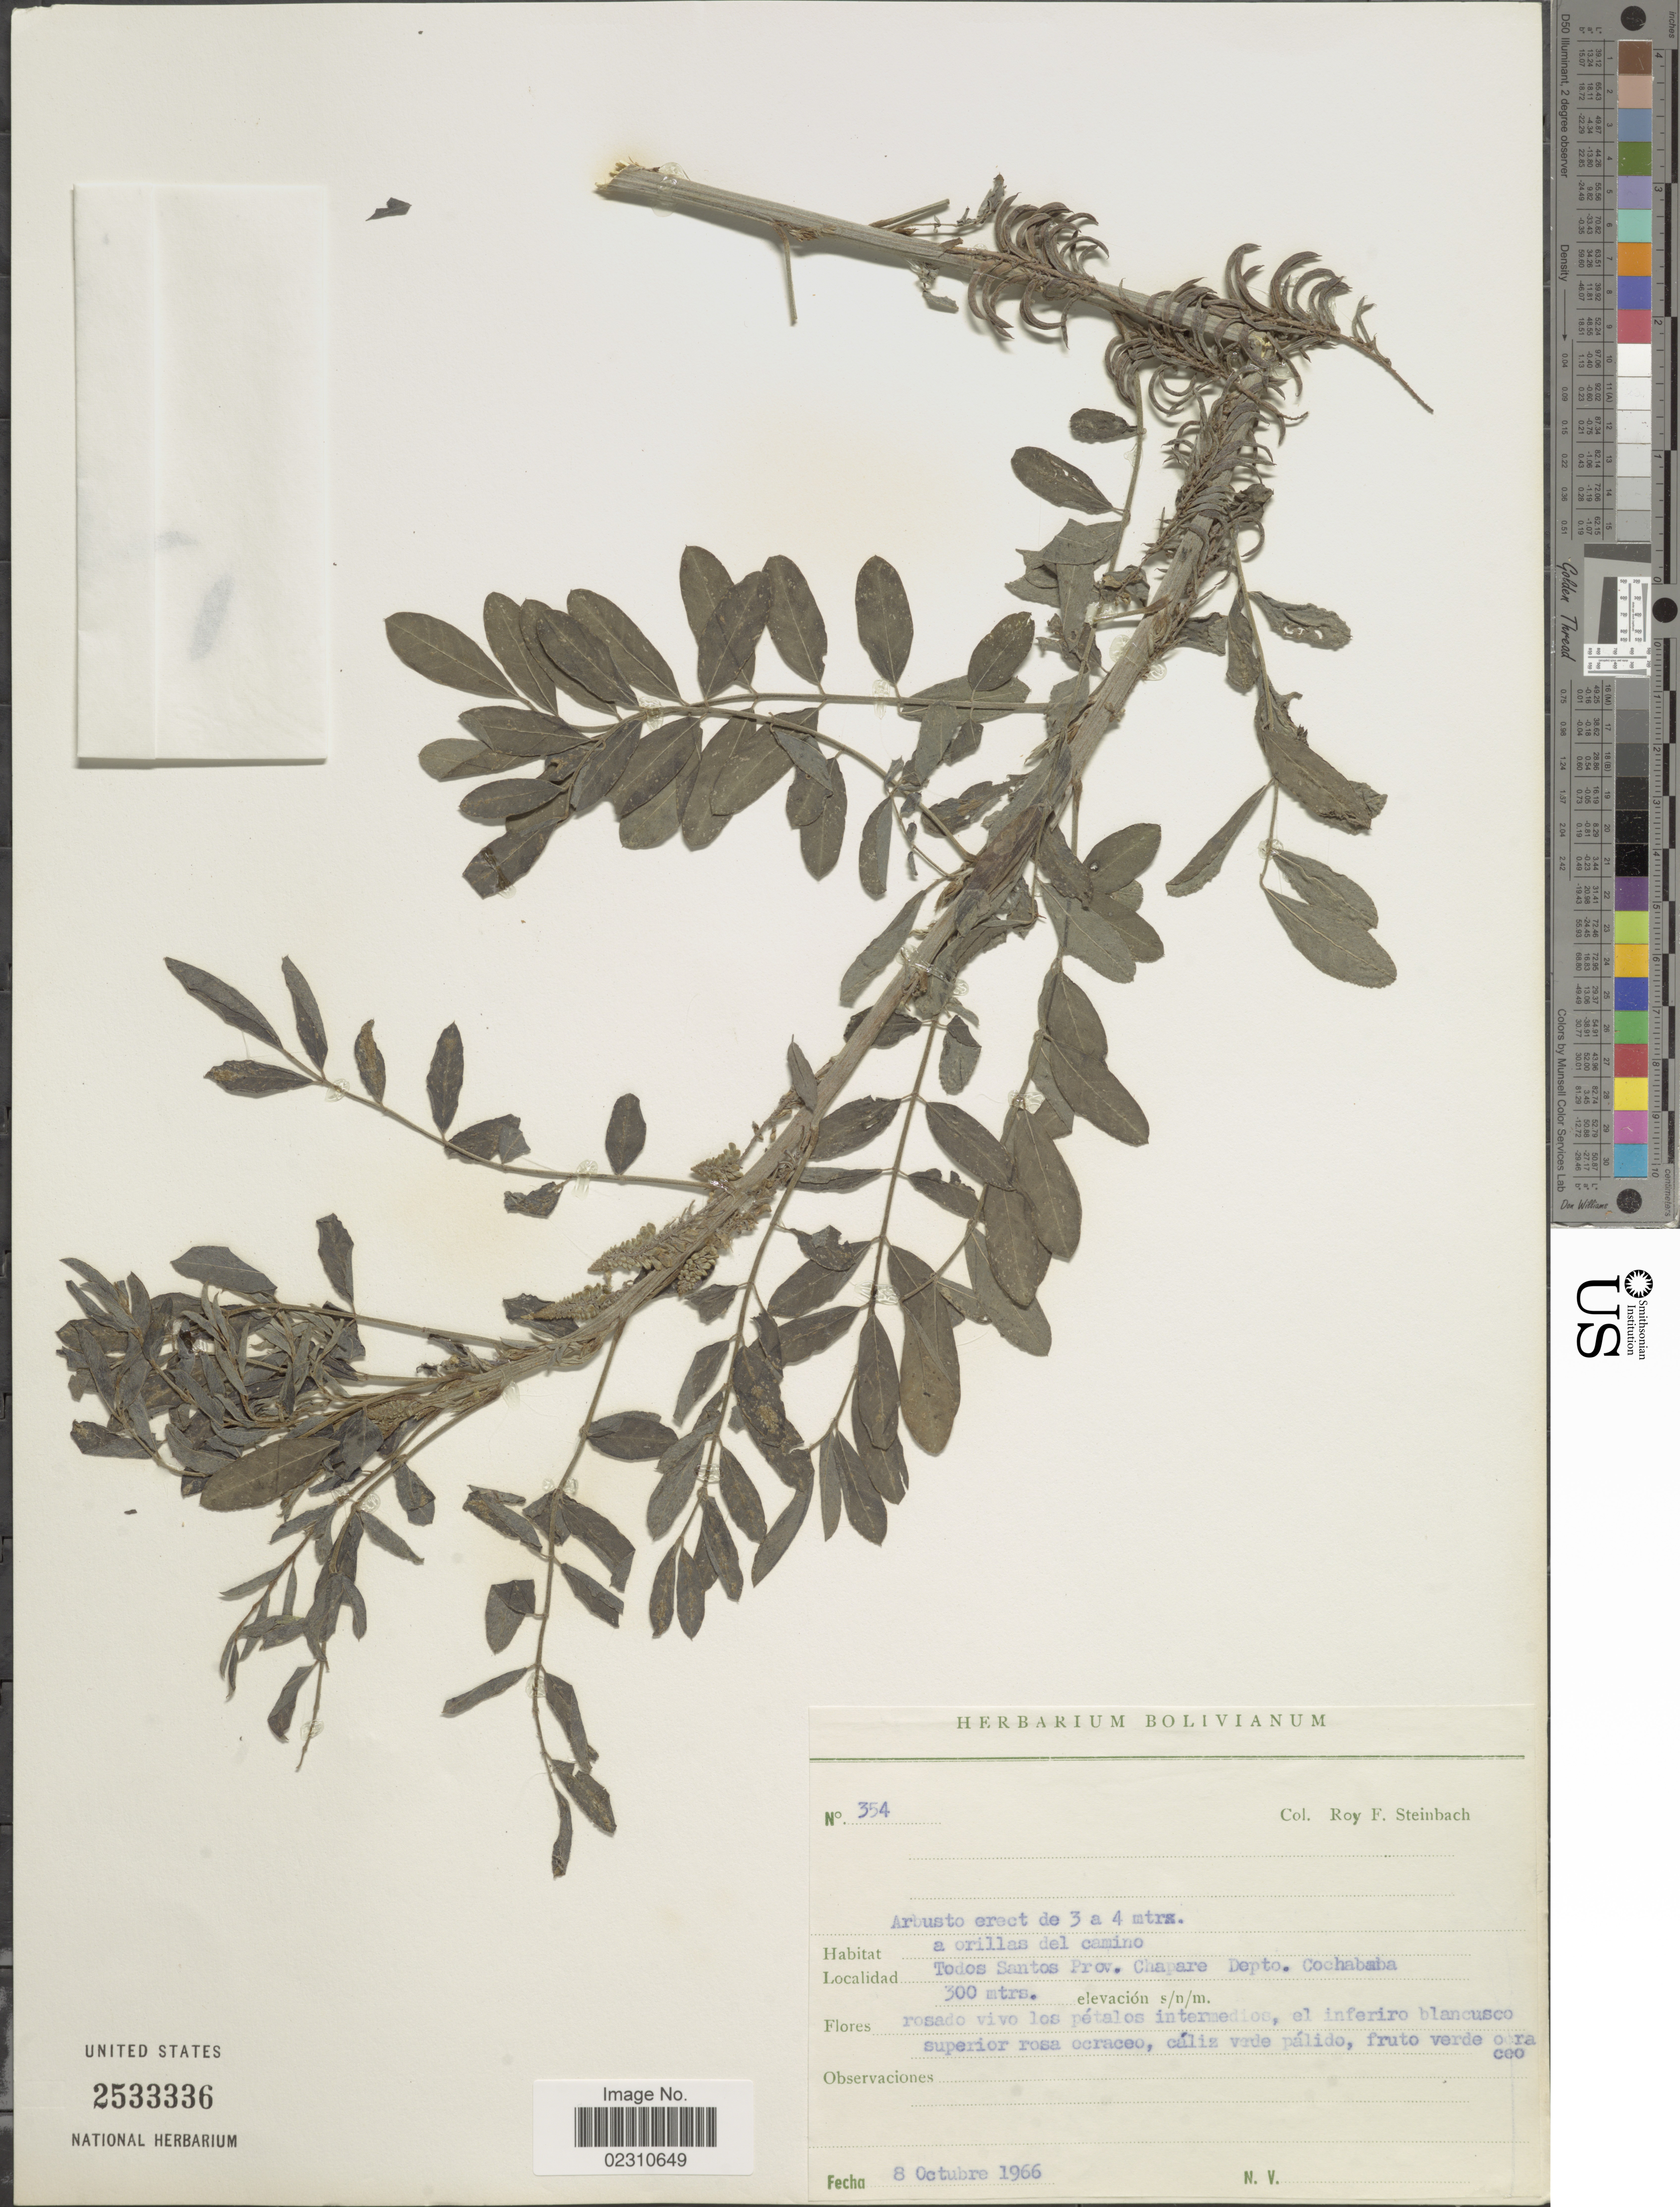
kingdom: Plantae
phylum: Tracheophyta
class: Magnoliopsida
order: Fabales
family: Fabaceae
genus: Indigofera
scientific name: Indigofera suffruticosa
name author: Mill.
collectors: R. F. Steinbach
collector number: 354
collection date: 1966-10-08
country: Bolivia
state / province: Cochabamba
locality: Todos Santos Prov. Chapare, Depto. Cochabamba.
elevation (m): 300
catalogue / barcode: US 2533336